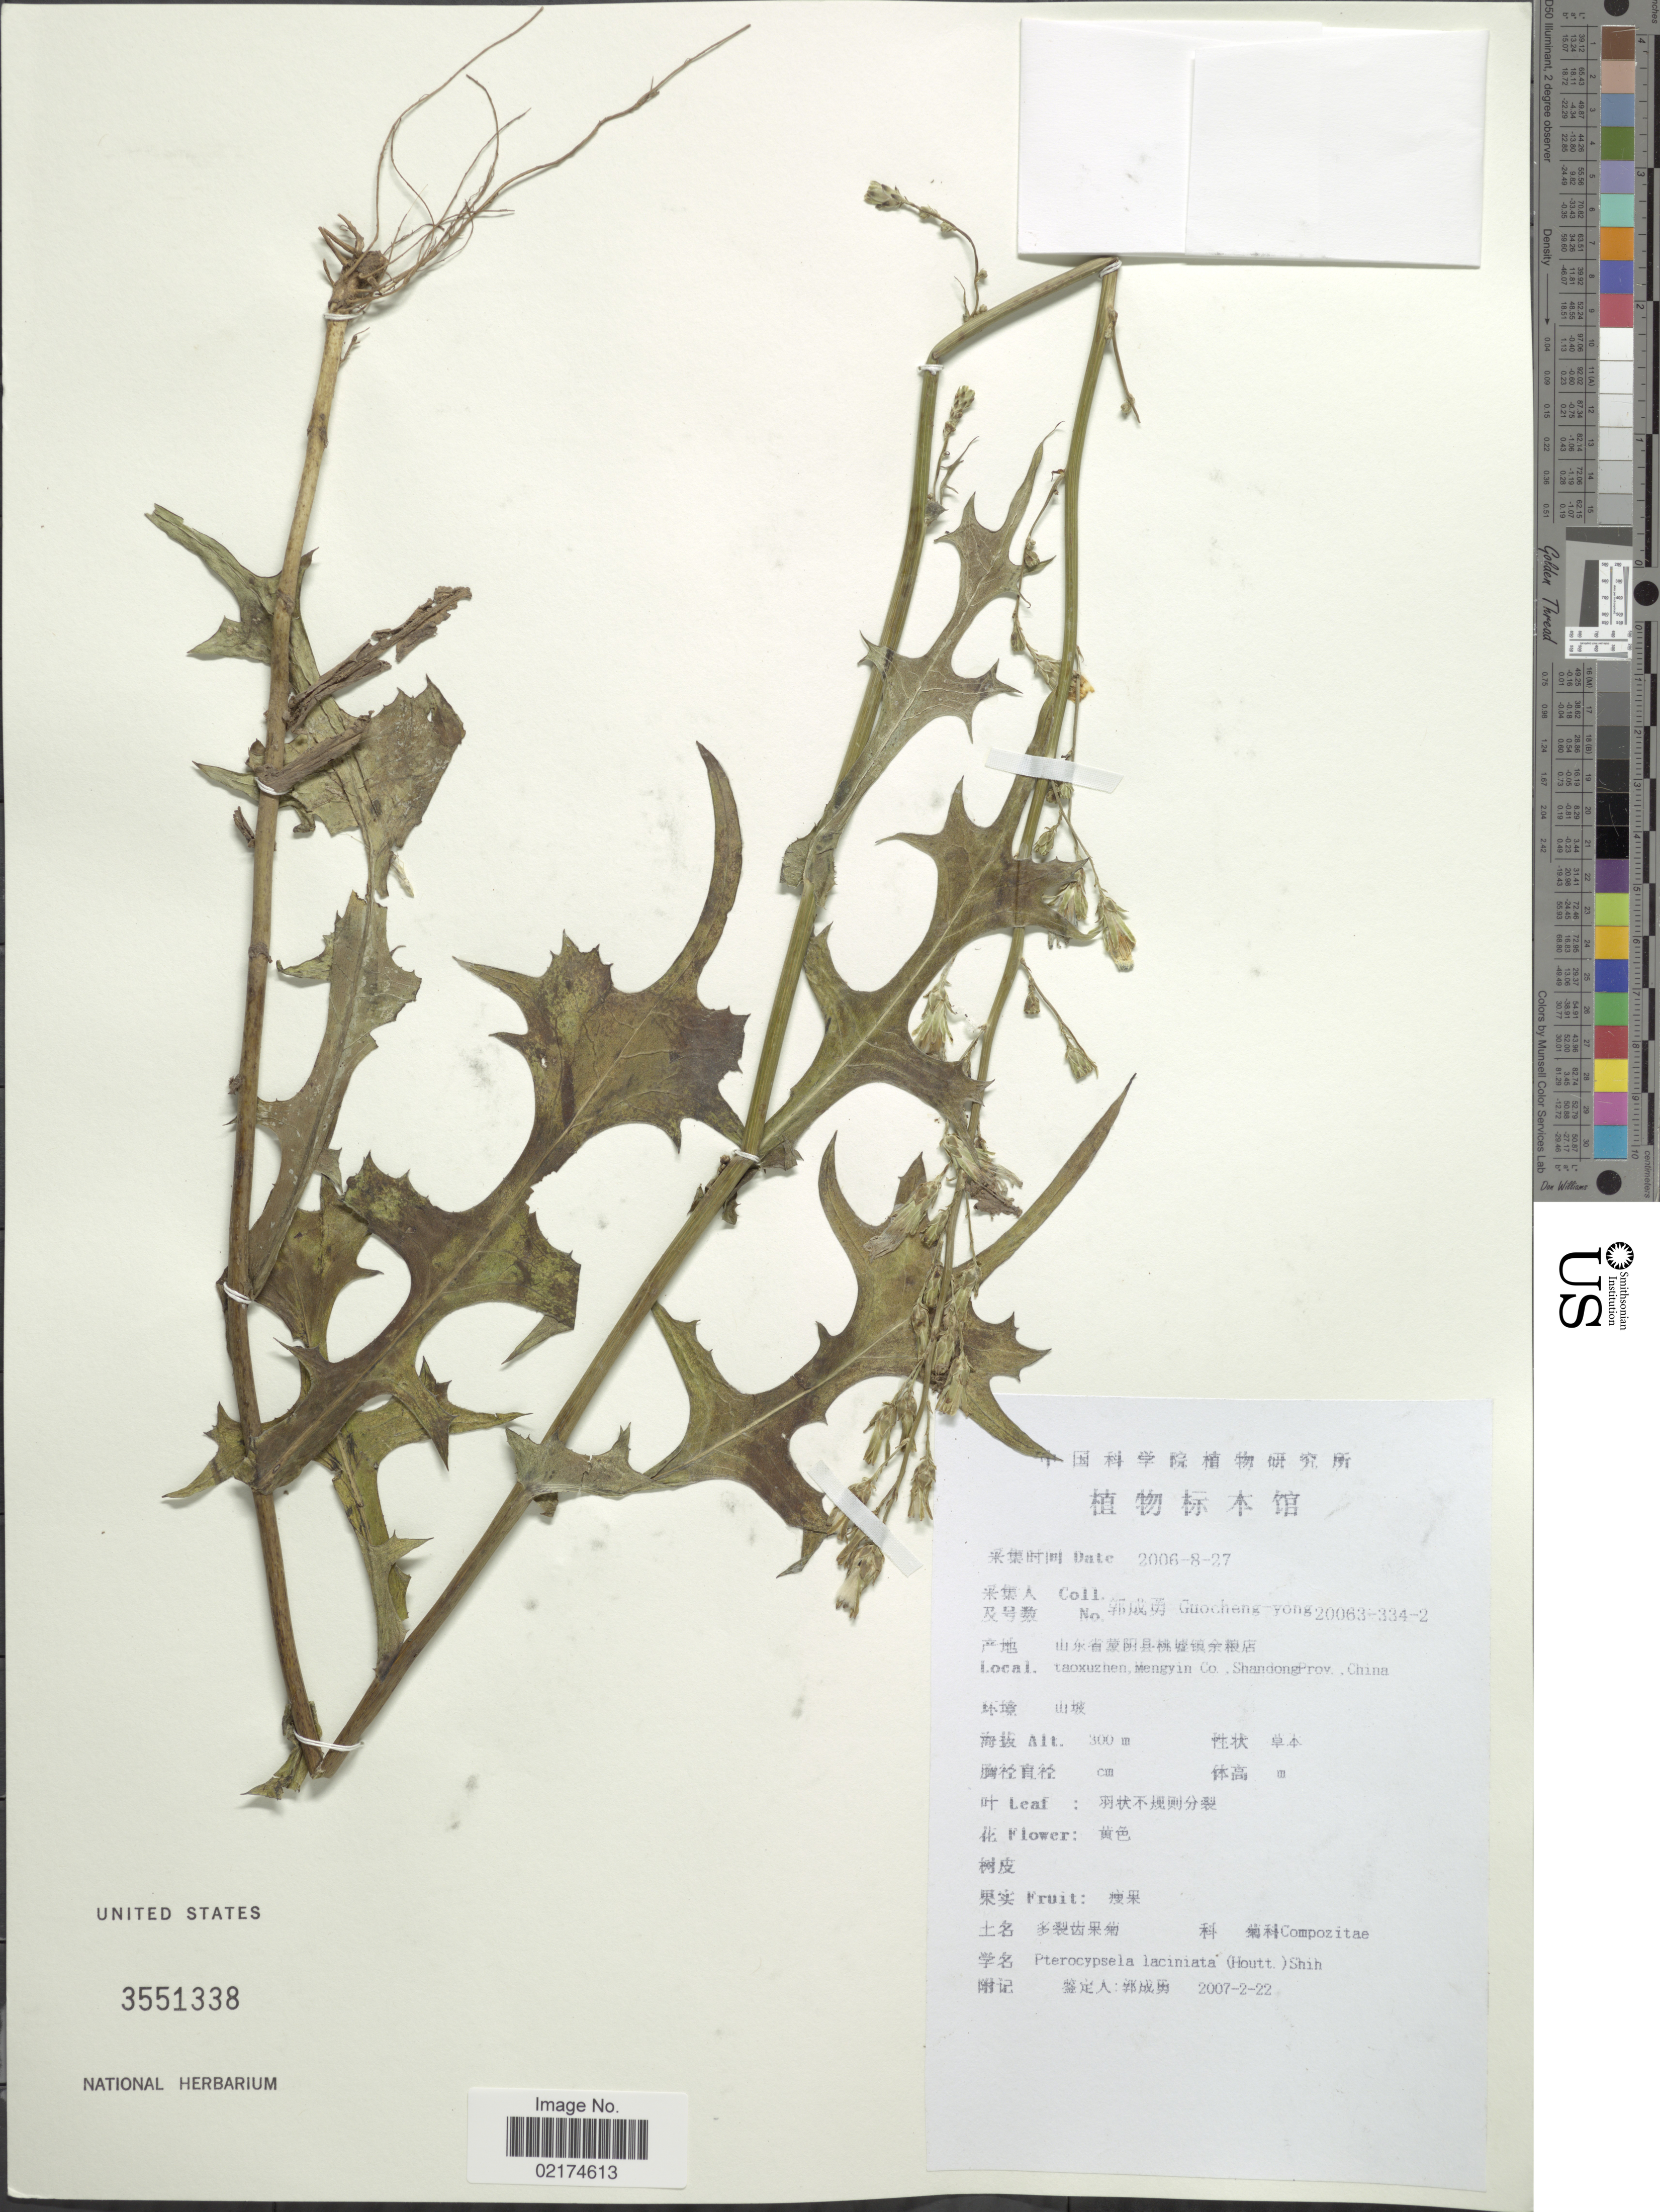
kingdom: Plantae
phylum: Tracheophyta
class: Magnoliopsida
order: Asterales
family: Asteraceae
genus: Lactuca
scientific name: Lactuca indica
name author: L.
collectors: Guo cheng-yong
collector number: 20063-334-2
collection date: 2006-08-27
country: China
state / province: Shandong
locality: Taoxuzhen, Mengyin Co.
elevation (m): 300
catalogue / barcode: US 3551338